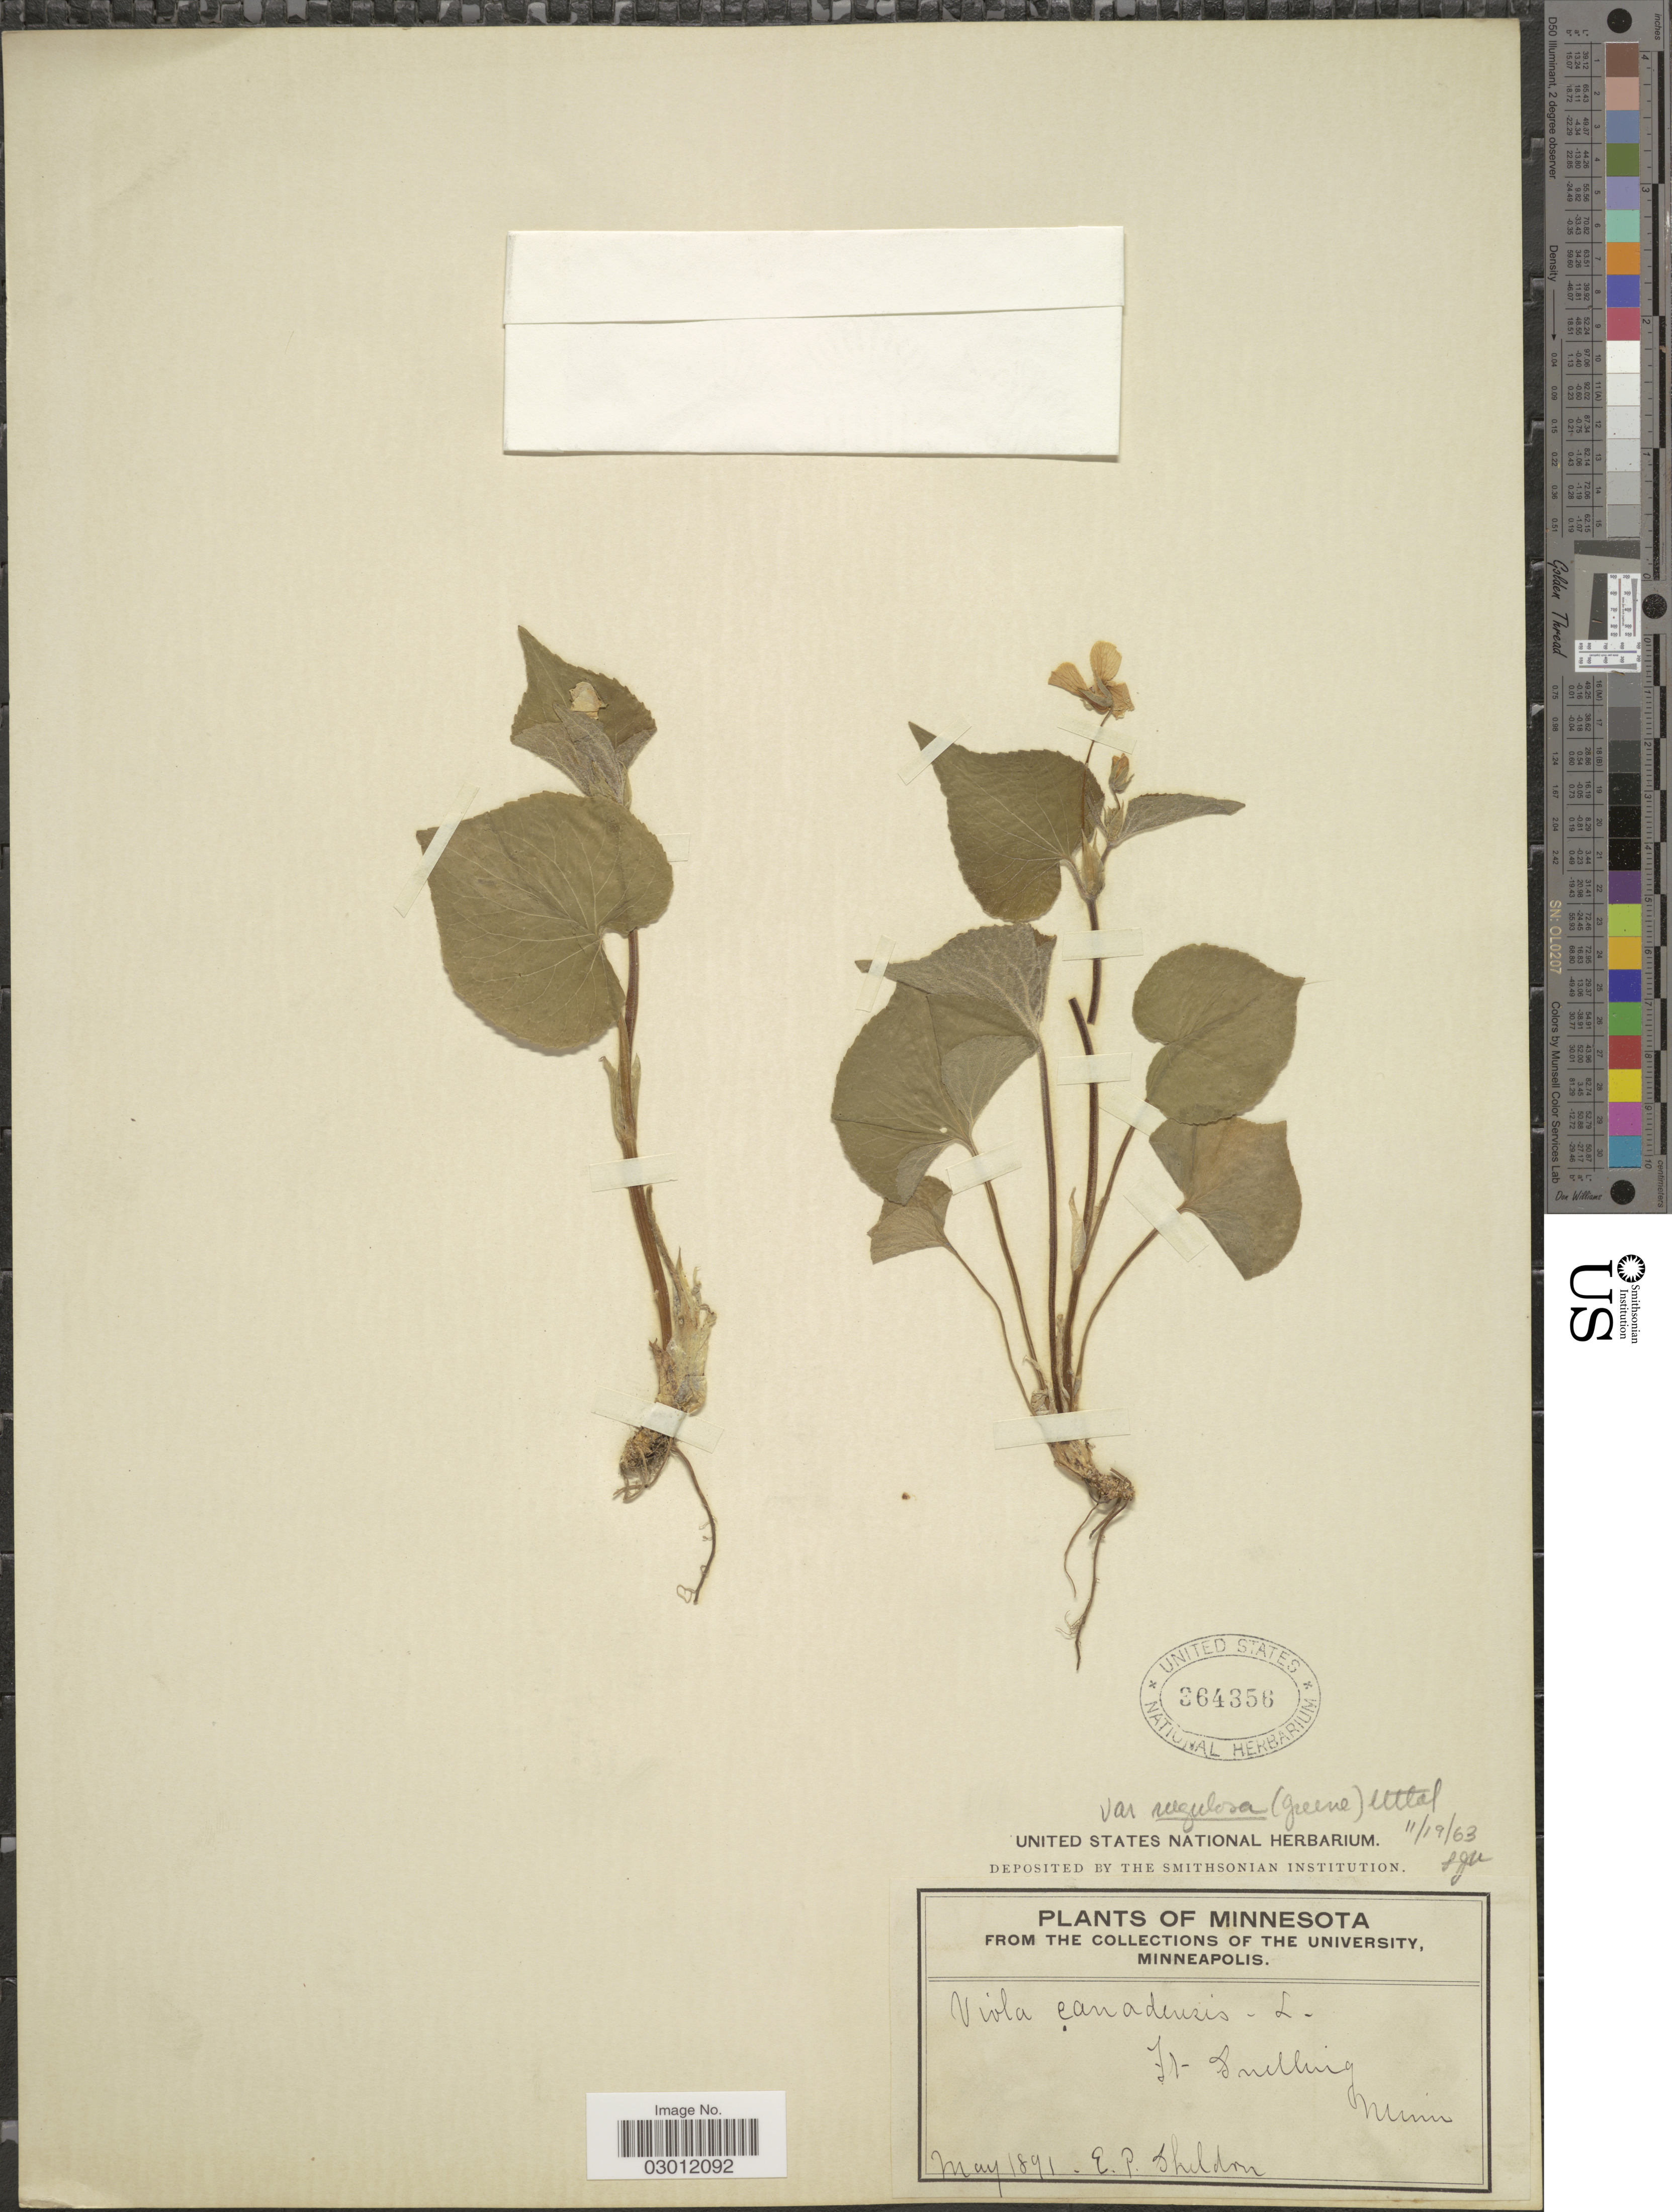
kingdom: Plantae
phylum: Tracheophyta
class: Magnoliopsida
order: Malpighiales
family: Violaceae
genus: Viola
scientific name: Viola canadensis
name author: L.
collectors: E. P. Sheldon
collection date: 1891-05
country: United States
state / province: Minnesota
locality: Ft Snelling, Minn.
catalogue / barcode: US 364356